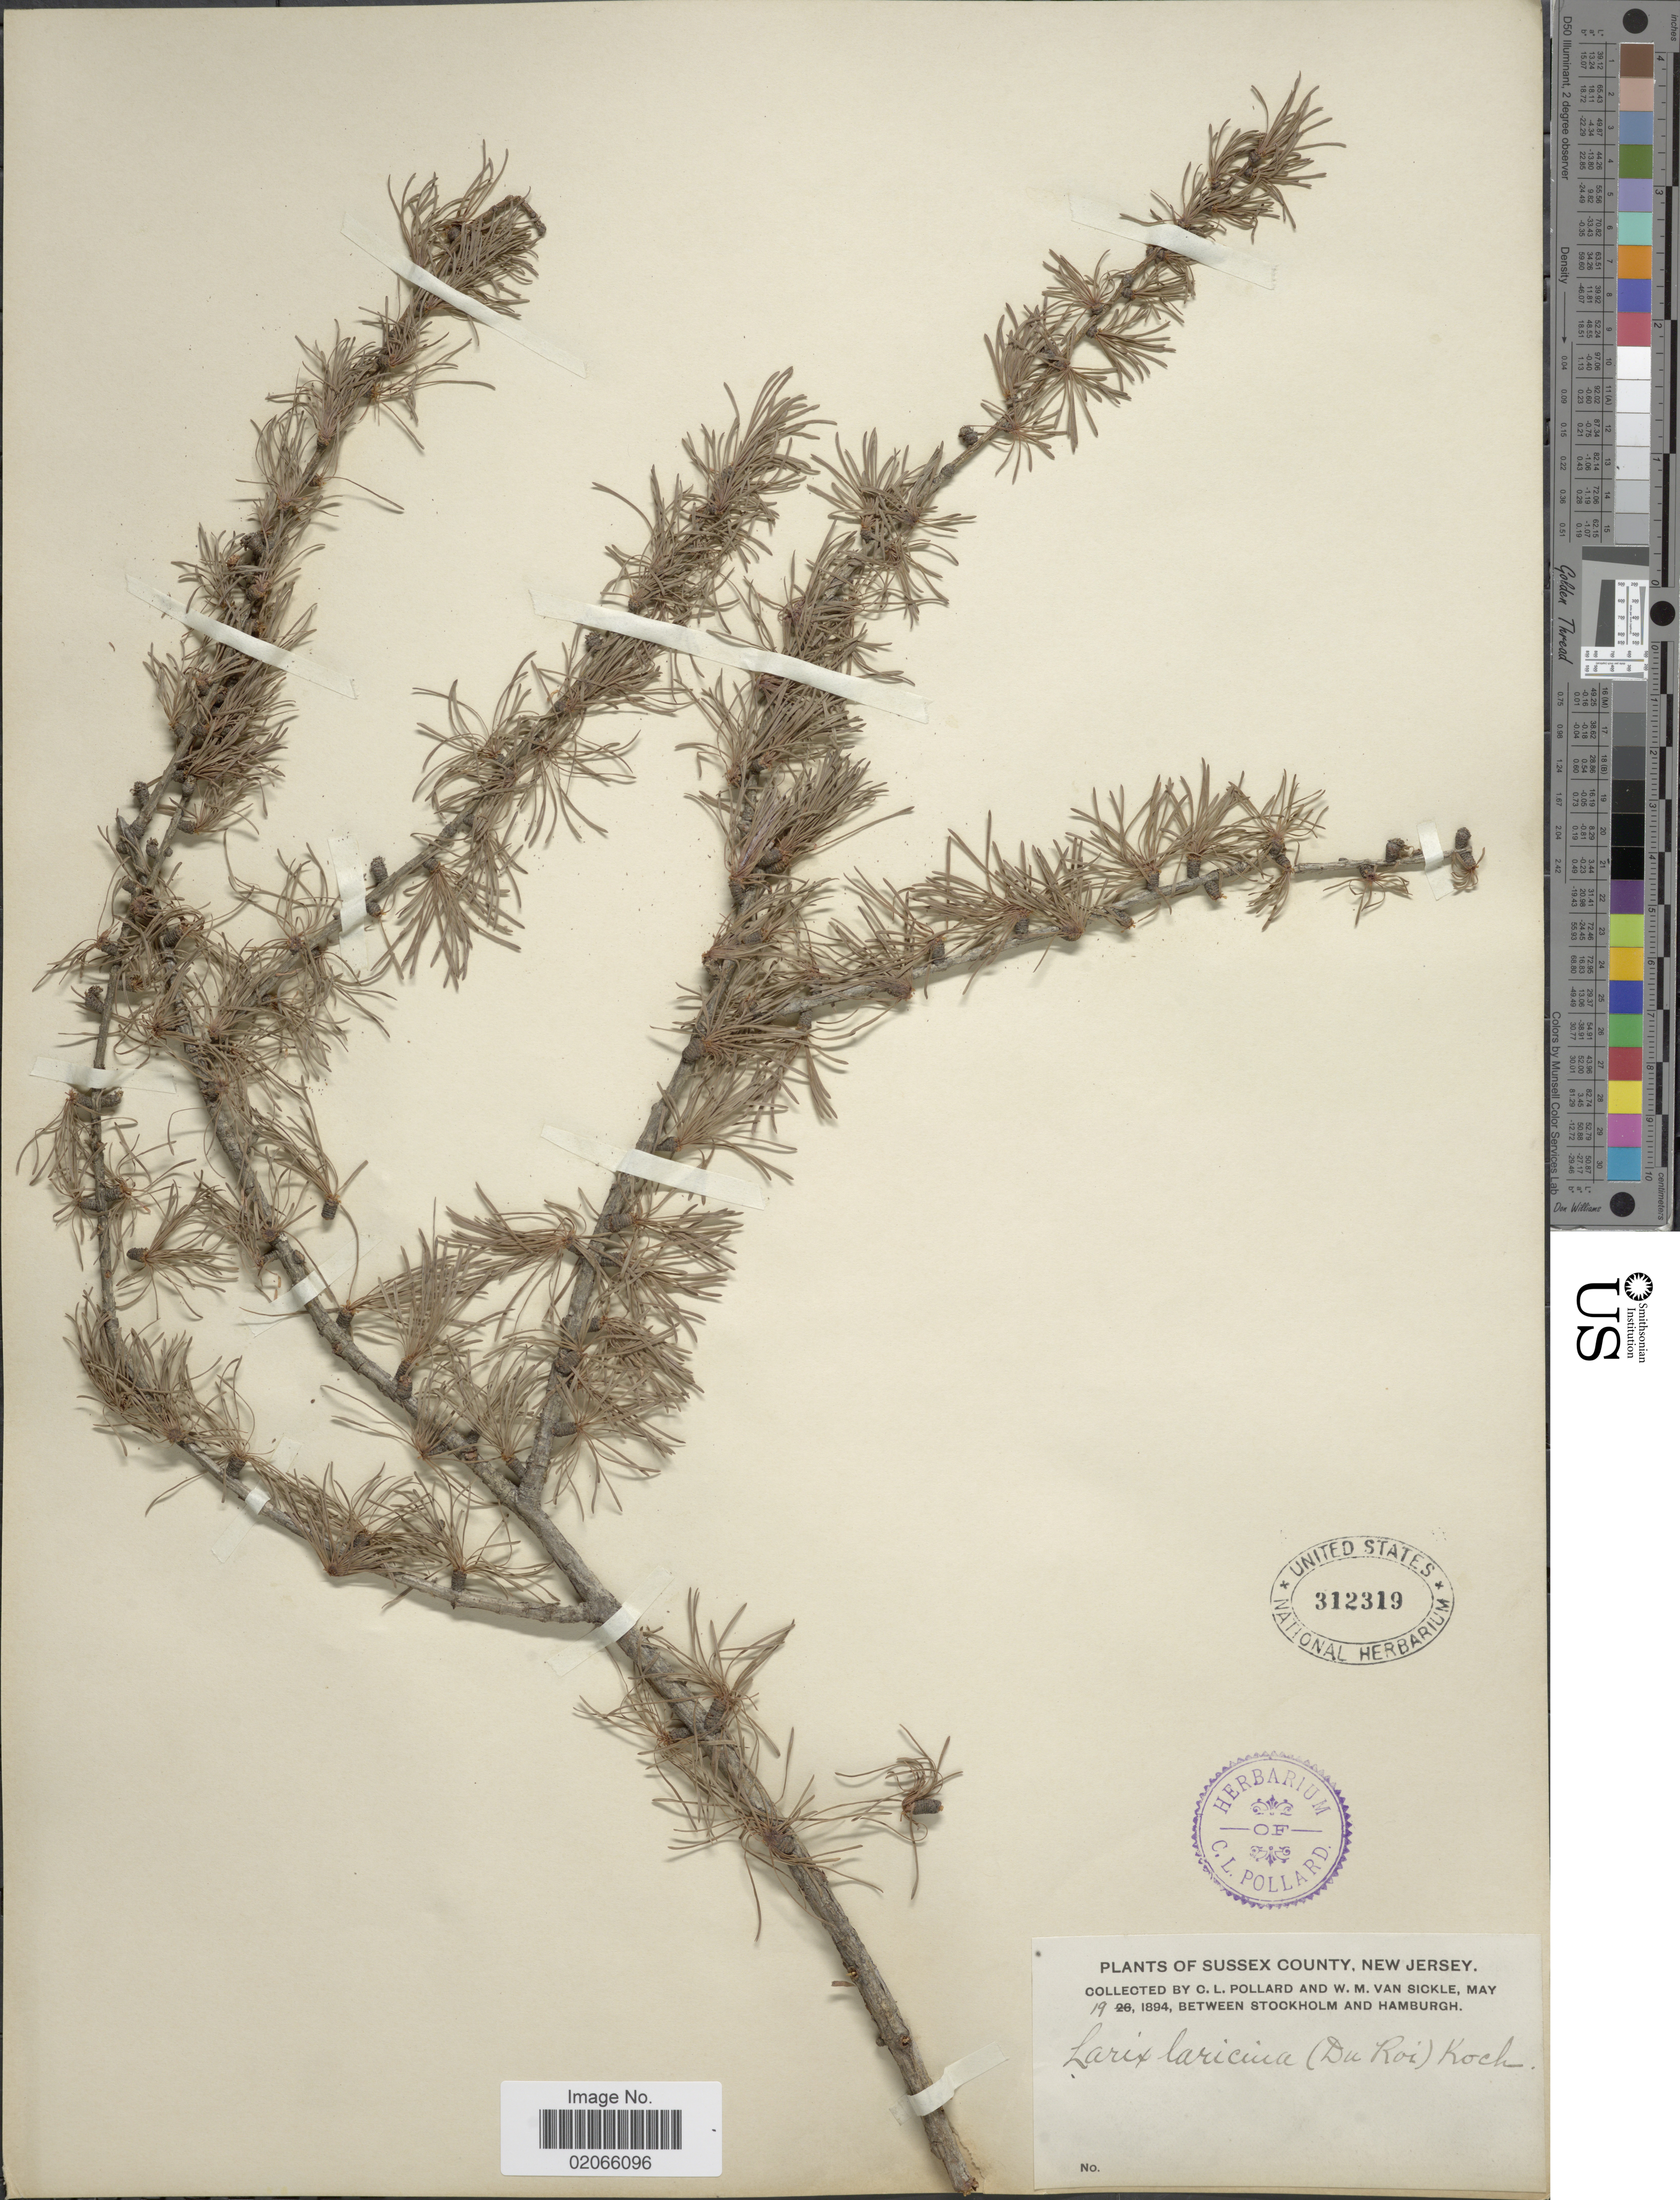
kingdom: Plantae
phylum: Tracheophyta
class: Pinopsida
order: Pinales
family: Pinaceae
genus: Larix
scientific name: Larix laricina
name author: (Du Roi) K. Koch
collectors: C. L. Pollard & W. M. Van Sickle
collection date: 1894-05-19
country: United States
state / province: New Jersey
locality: Sussex County, New Jersey.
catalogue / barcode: US 312319